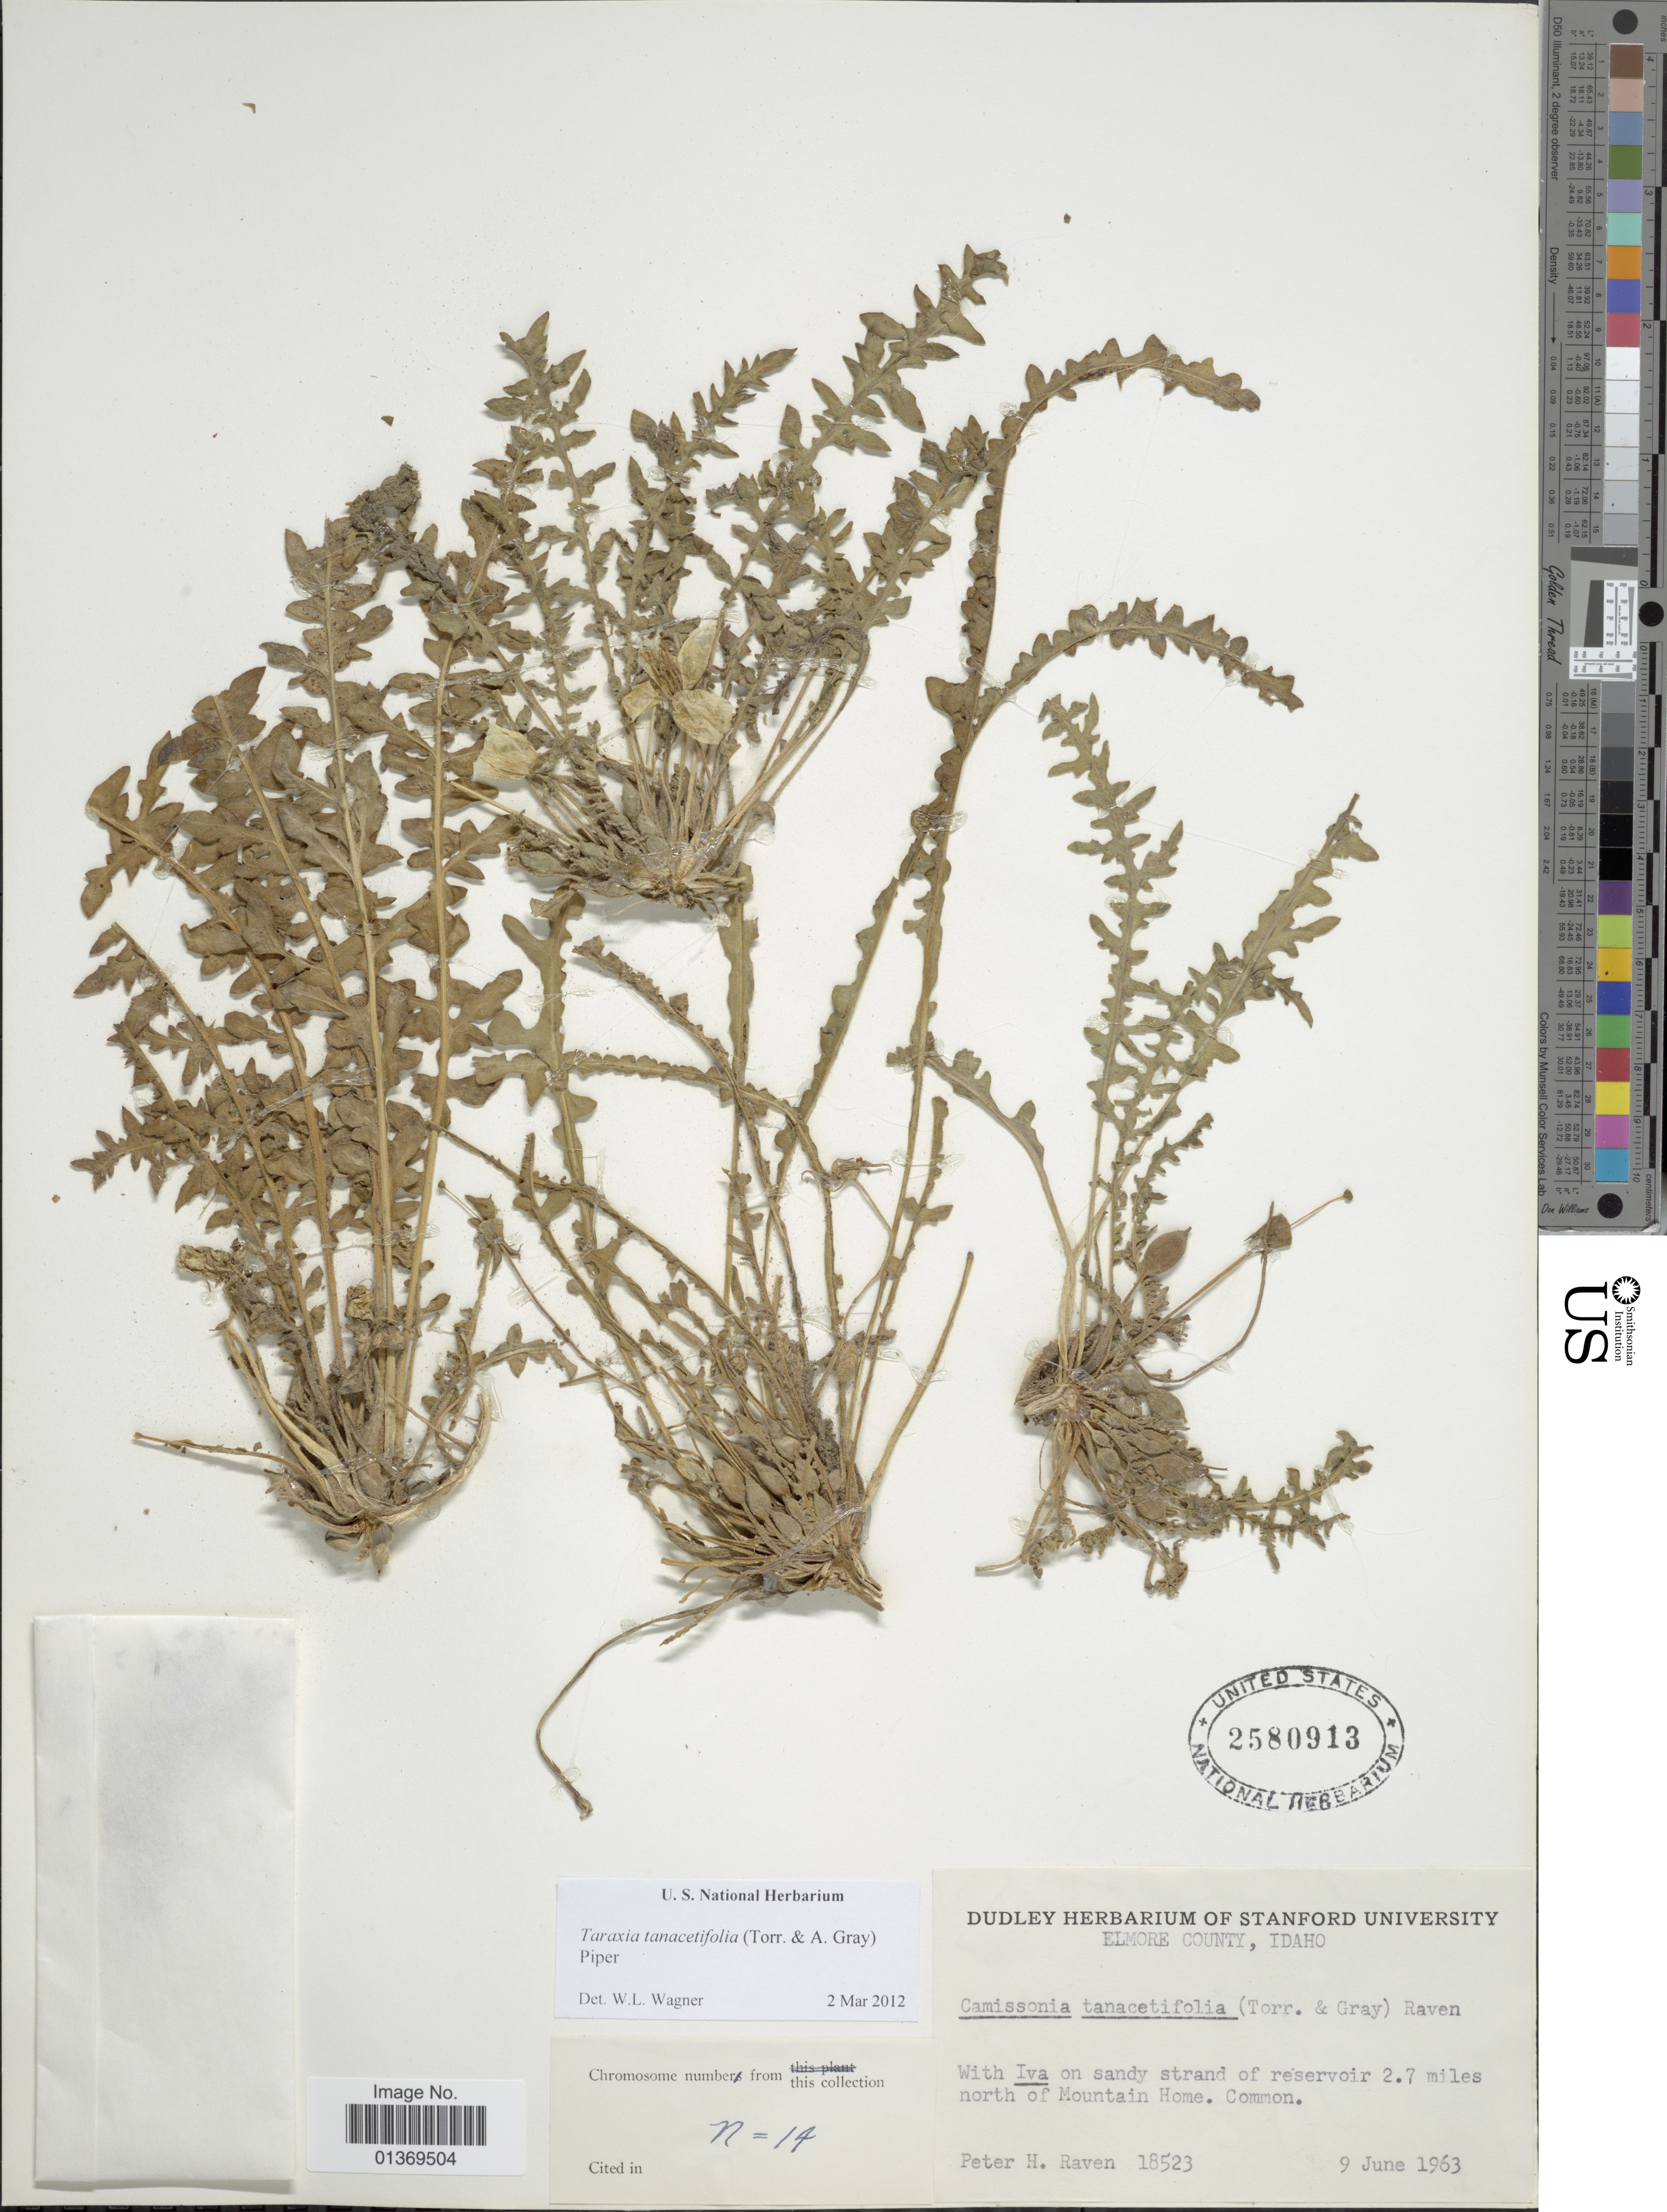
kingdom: Plantae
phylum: Tracheophyta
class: Magnoliopsida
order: Myrtales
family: Onagraceae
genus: Taraxia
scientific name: Taraxia tanacetifolia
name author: (Torr. & A. Gray) Piper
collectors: P. H. Raven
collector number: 18523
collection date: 1963-06-09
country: United States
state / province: Idaho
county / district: Elmore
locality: Elmore County, With Iva on sandy strand of reservoir 2.7 miles north of Mountain Home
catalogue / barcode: US 2580913